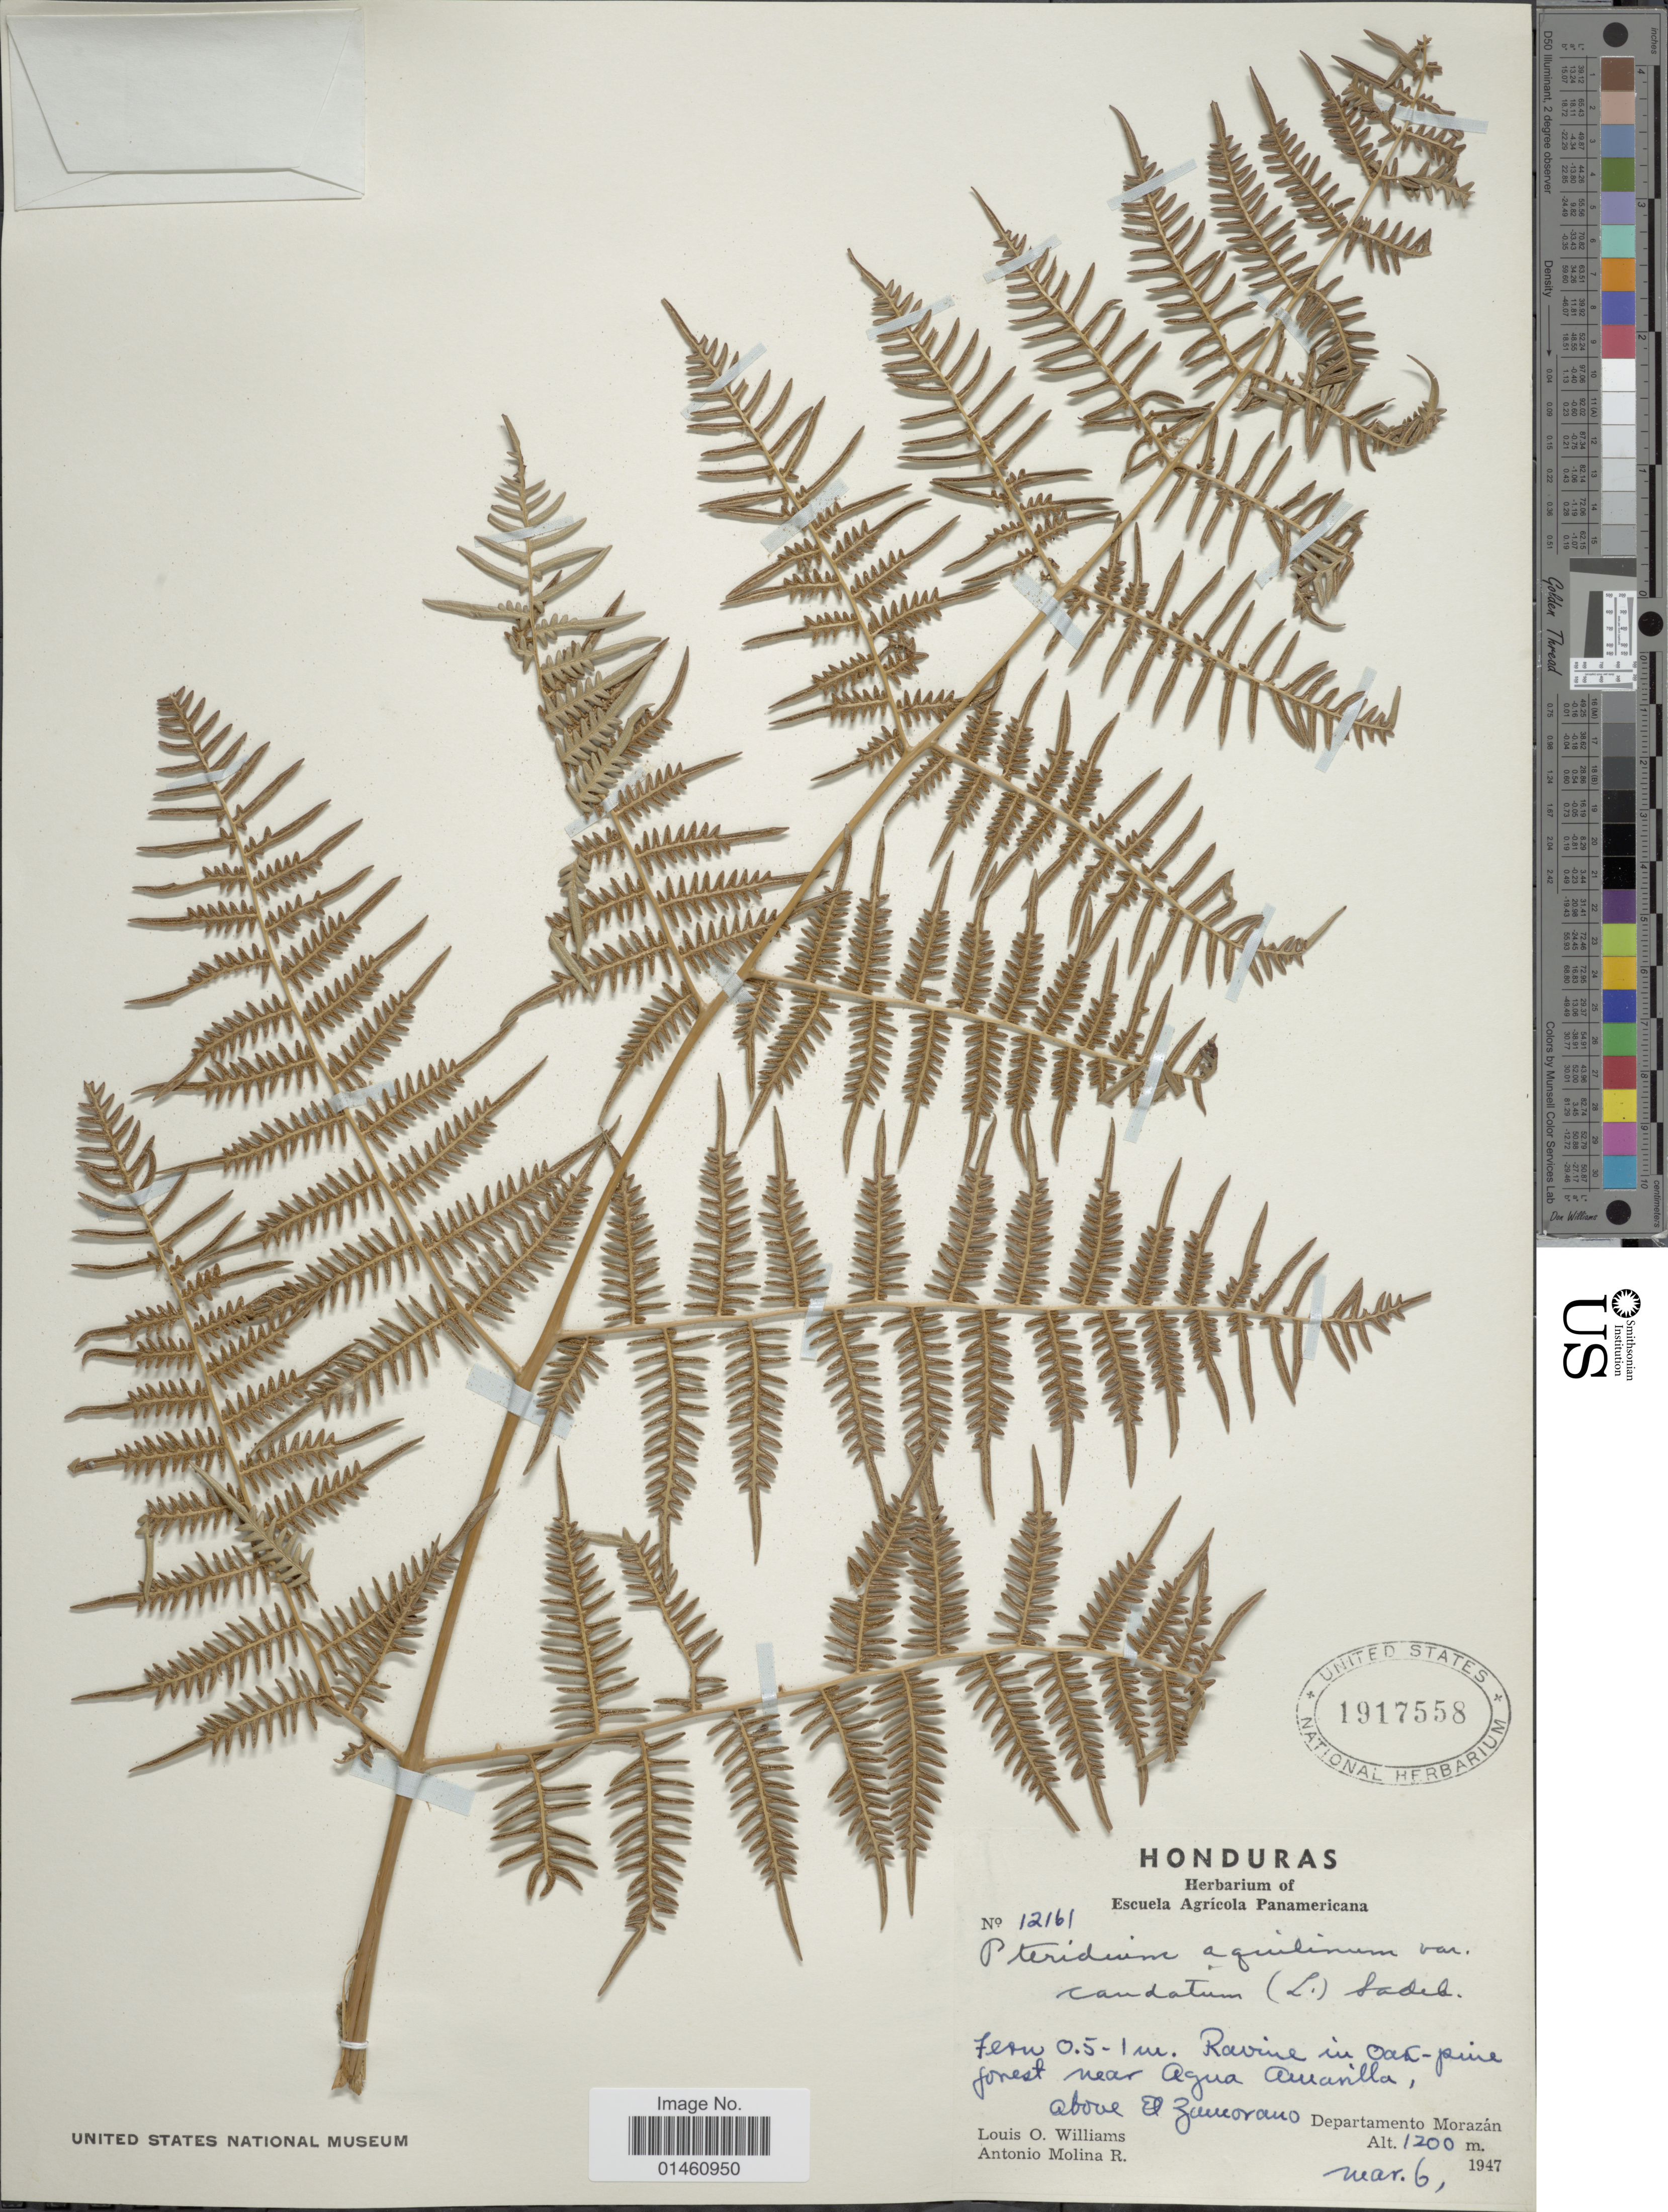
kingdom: Plantae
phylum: Tracheophyta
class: Polypodiopsida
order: Polypodiales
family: Dennstaedtiaceae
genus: Pteridium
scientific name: Pteridium caudatum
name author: (L.) Maxon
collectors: L. O. Williams & A. Molina R.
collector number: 12161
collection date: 1947-03-06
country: Honduras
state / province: Fco. Morazán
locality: Near Agua Amarillo, above El Zamorano.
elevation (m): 1200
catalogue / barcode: US 1917558